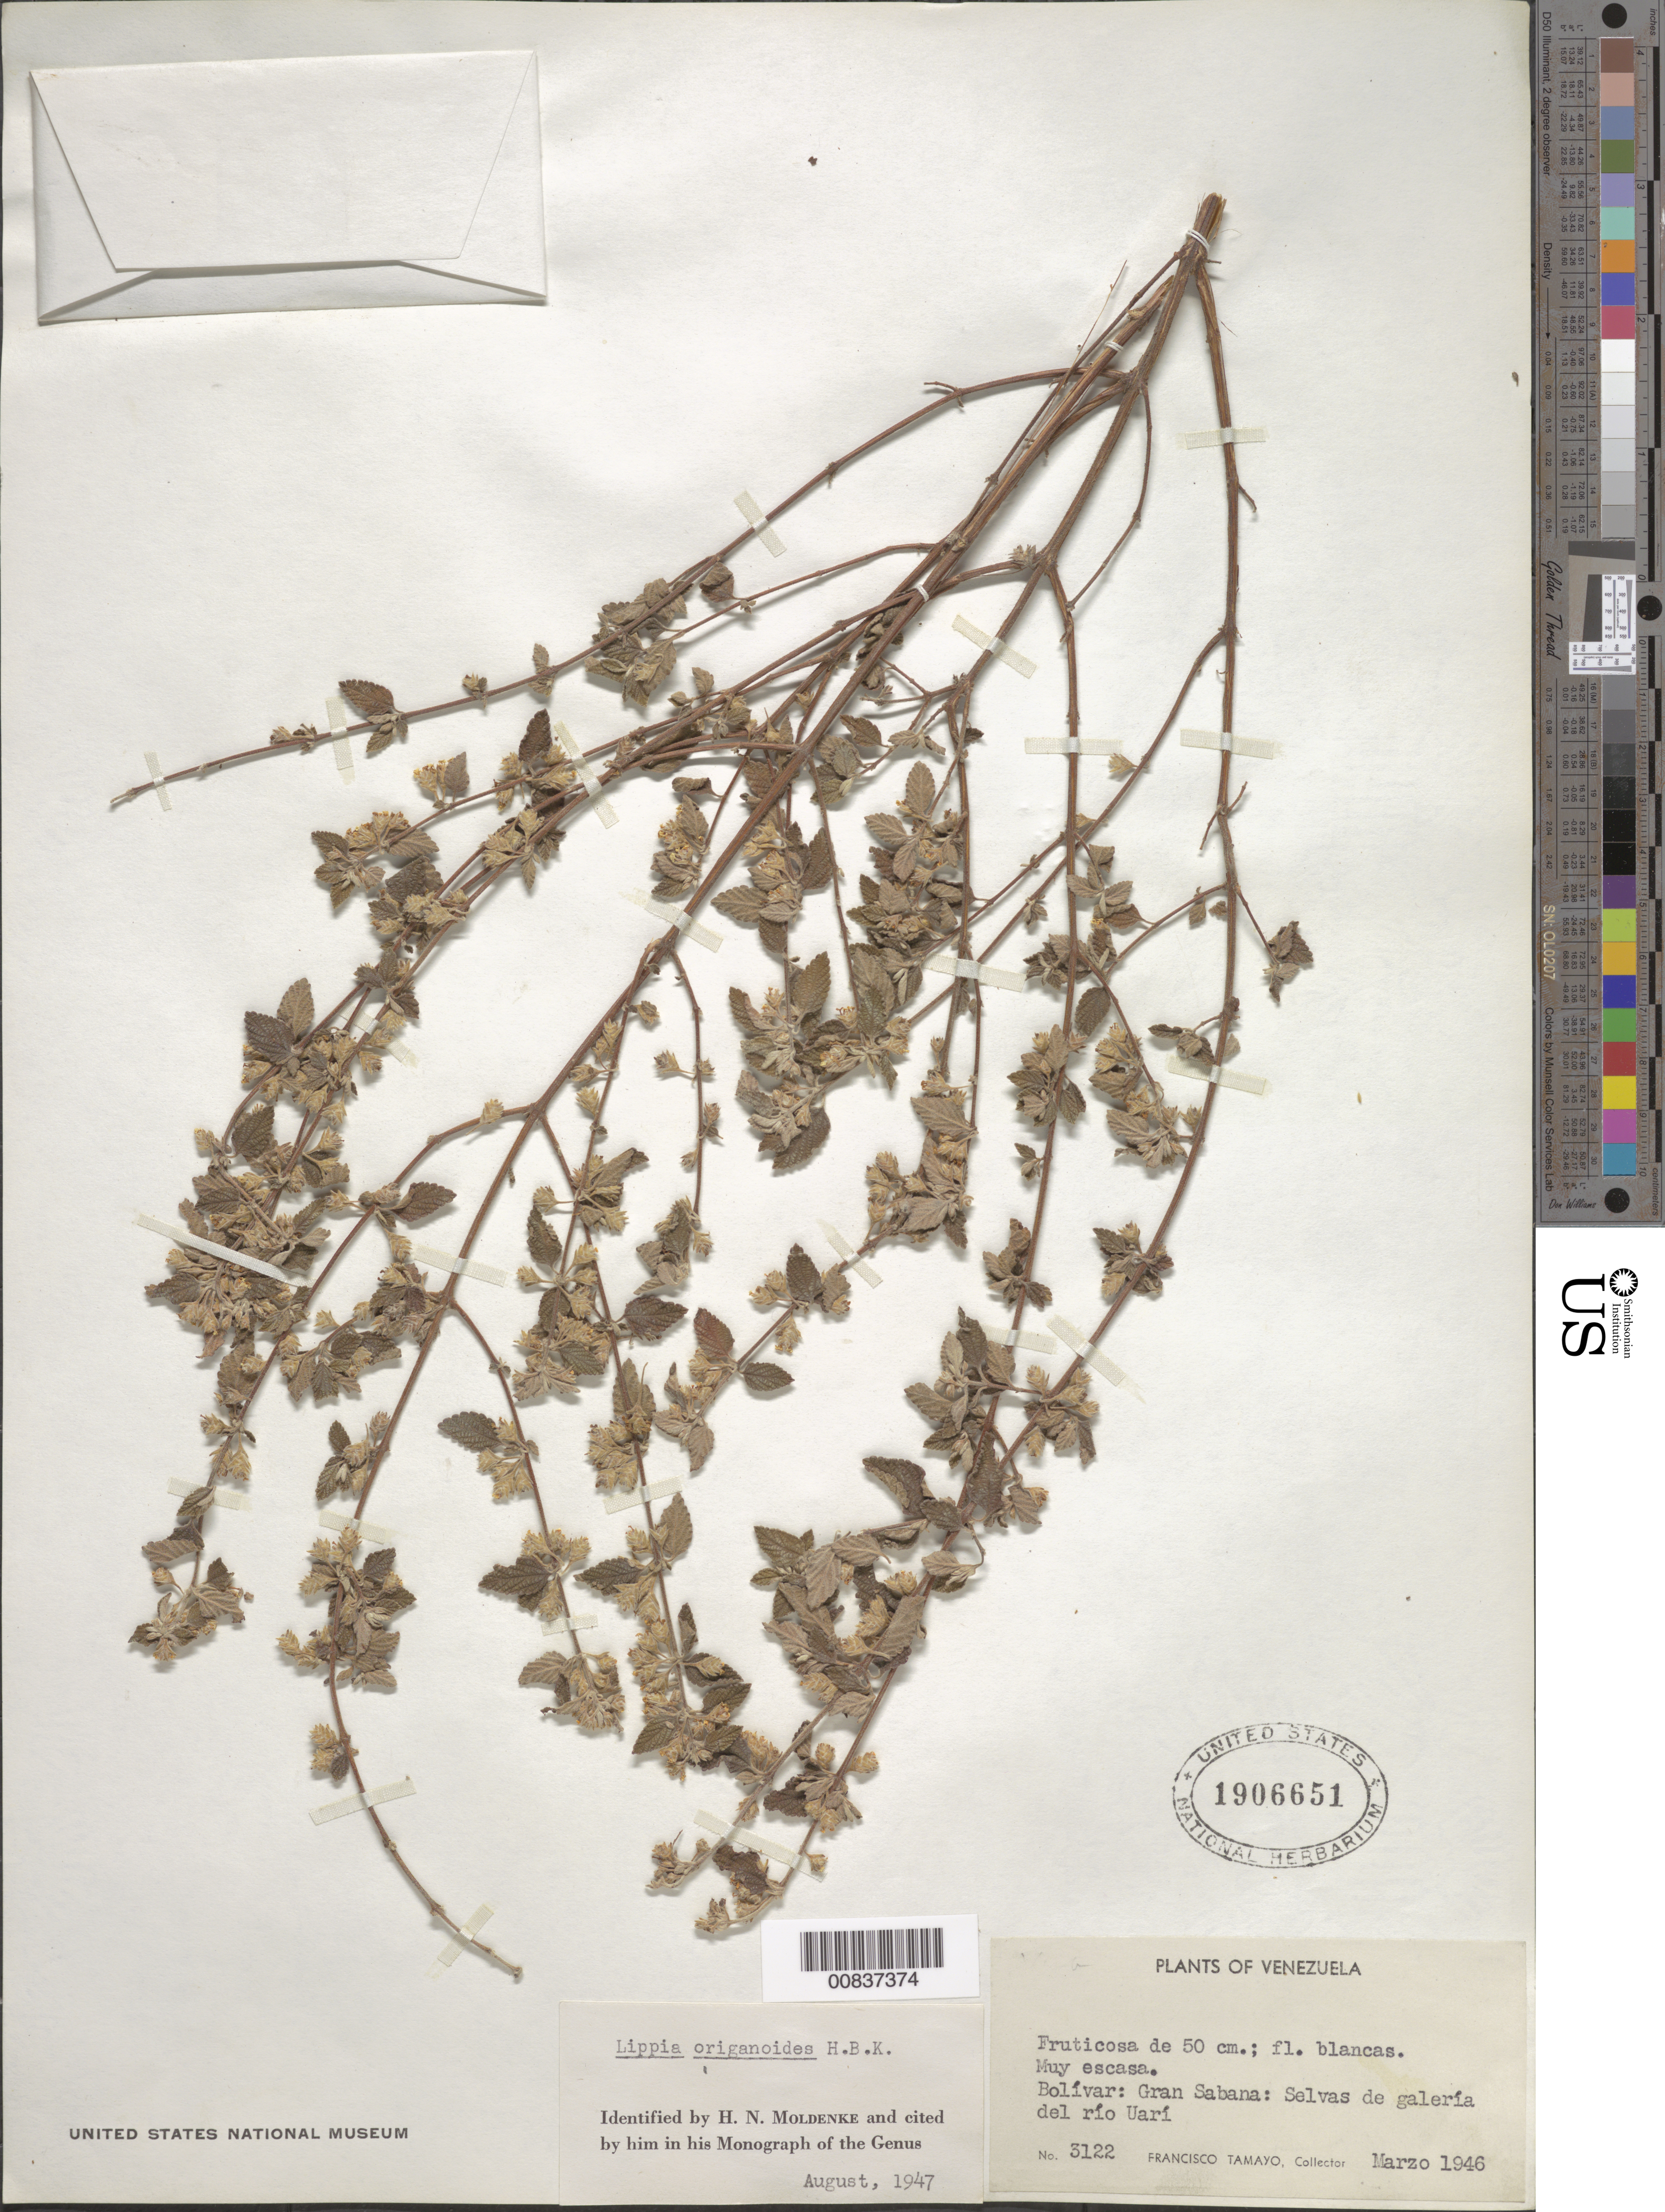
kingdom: Plantae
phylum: Tracheophyta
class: Magnoliopsida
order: Lamiales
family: Verbenaceae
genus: Lippia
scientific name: Lippia origanoides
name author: Kunth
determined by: Moldenke, H. N.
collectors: F. Tamayo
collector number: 3122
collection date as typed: Mar-46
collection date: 1946-03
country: Venezuela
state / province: Bolívar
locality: Gran Sabana, Río Uarí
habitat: Selvas de galeria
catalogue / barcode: US 1906651